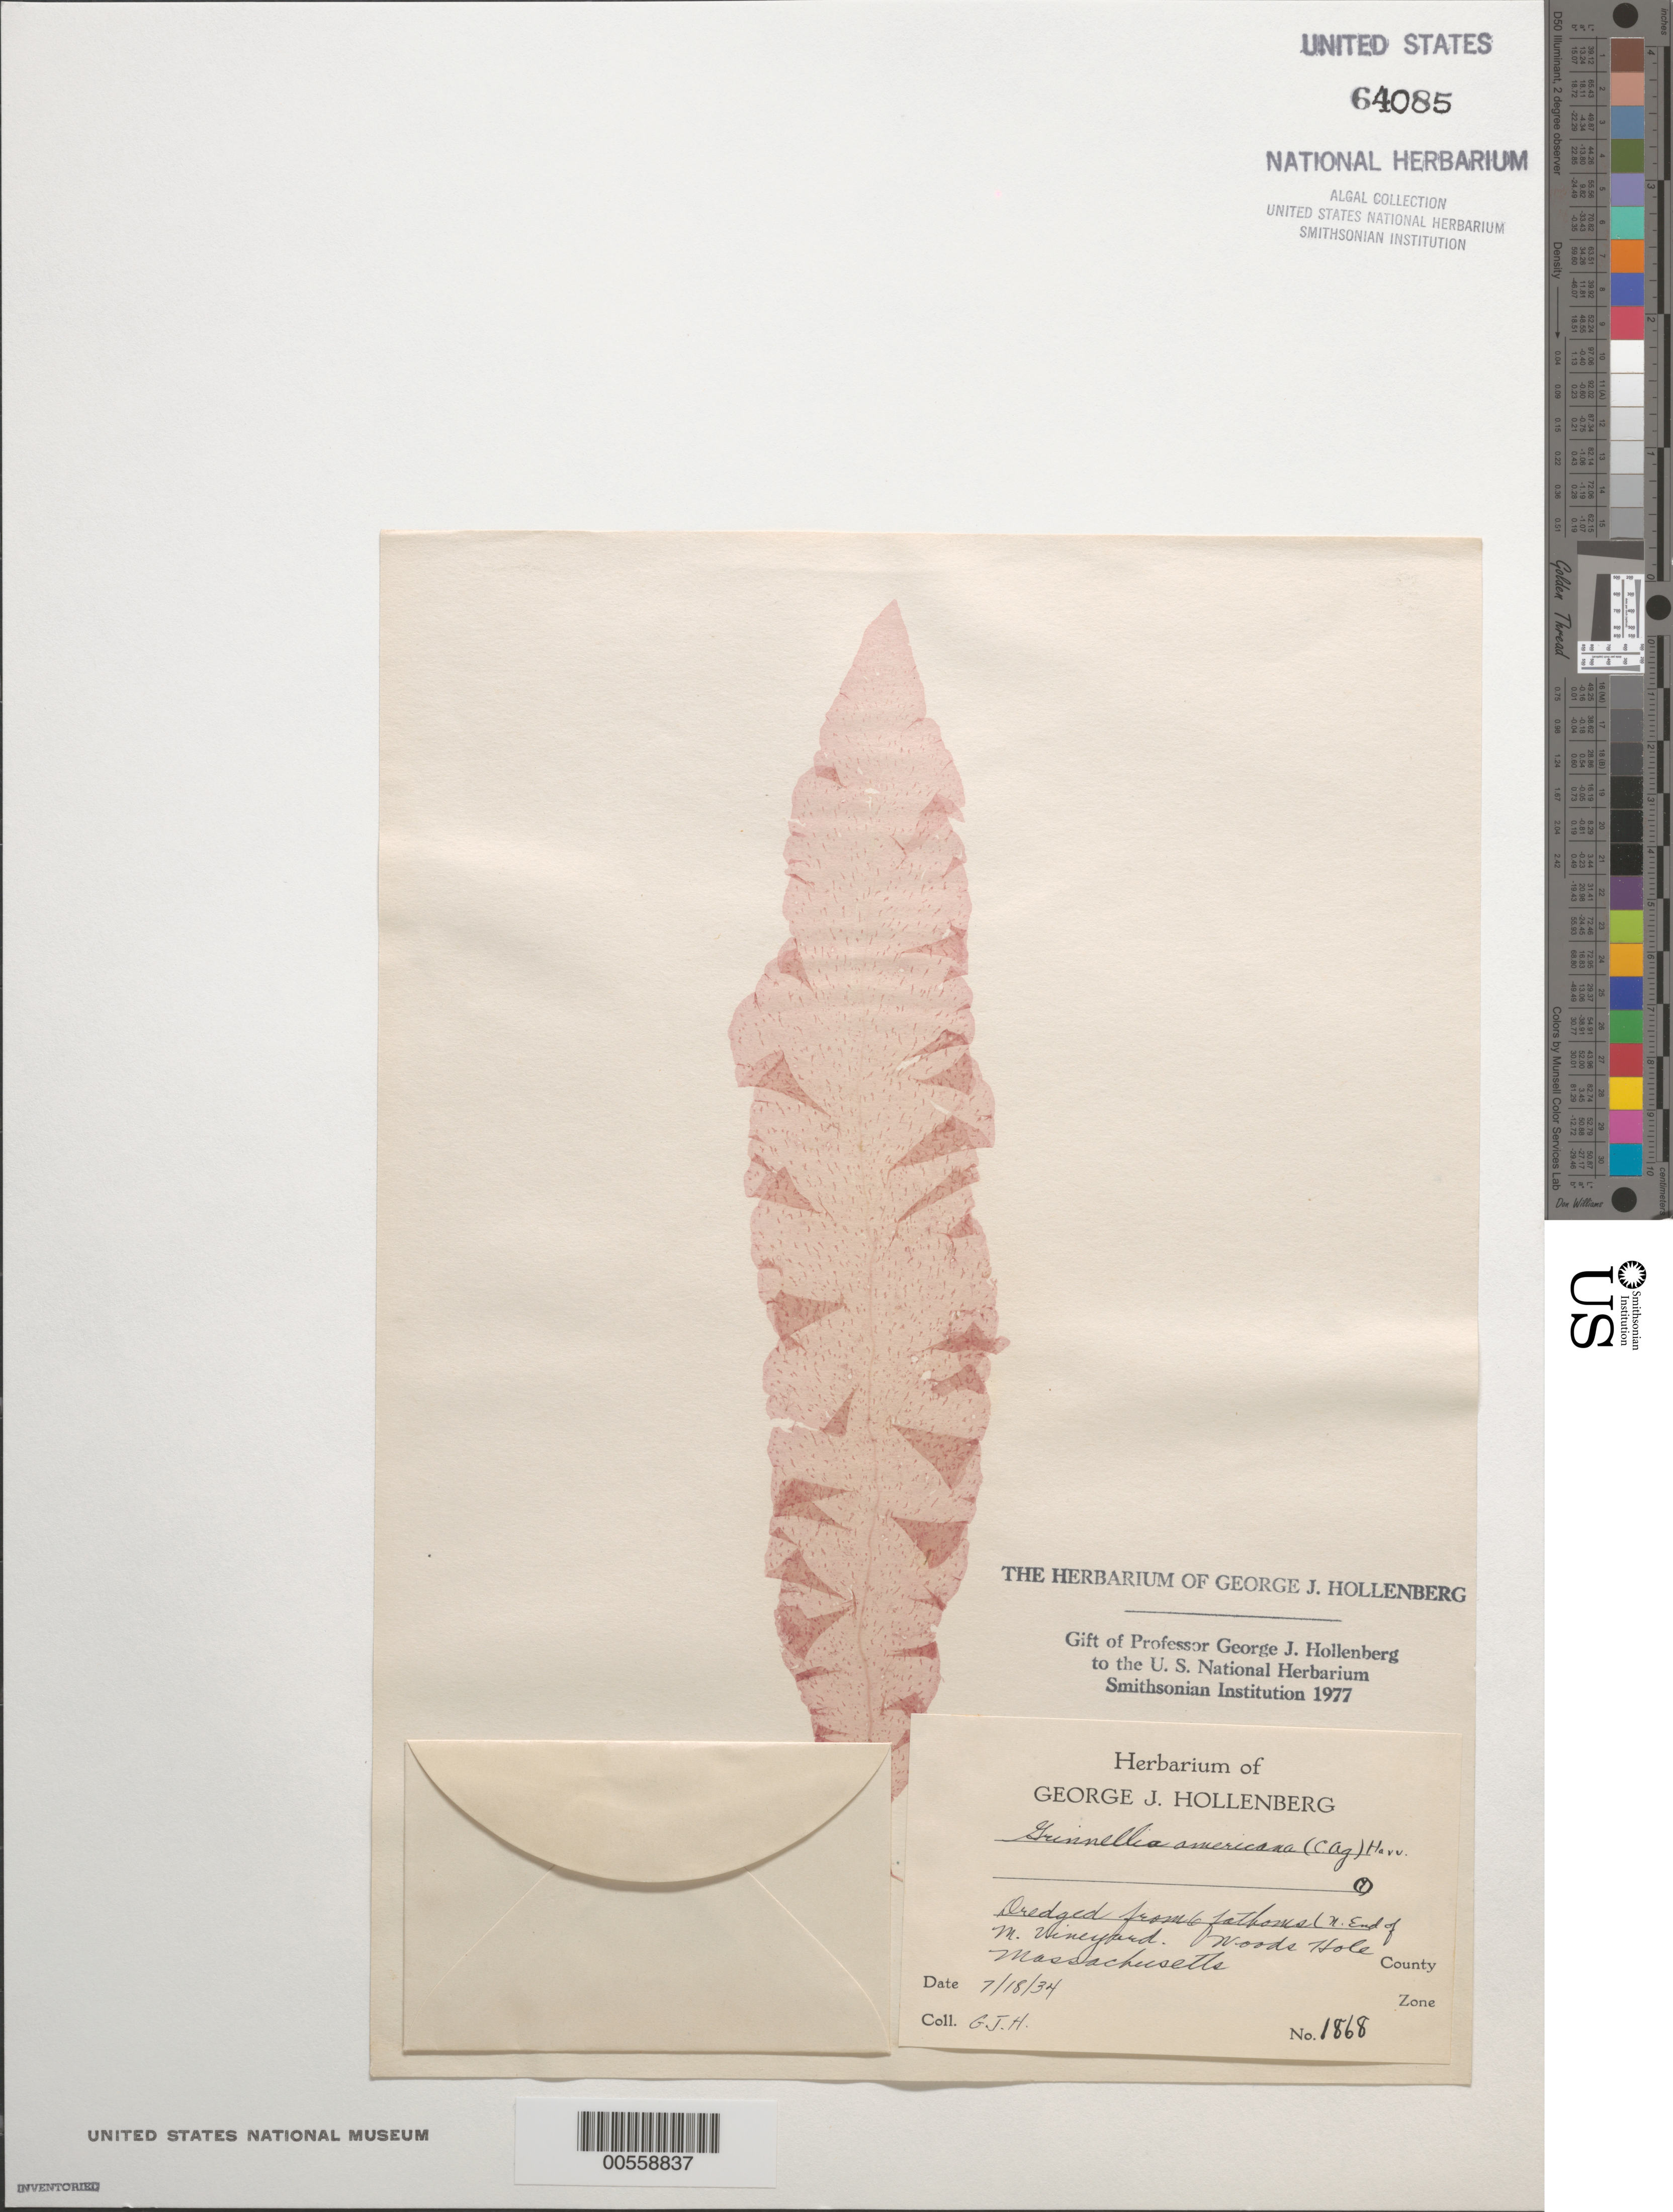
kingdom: Plantae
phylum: Rhodophyta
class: Florideophyceae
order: Ceramiales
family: Delesseriaceae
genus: Grinnellia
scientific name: Grinnellia americana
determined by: Hollenberg, George J.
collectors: G. Hollenberg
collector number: GJH 1868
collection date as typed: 18 Jul 1934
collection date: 1934-07-18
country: United States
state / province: Massachusetts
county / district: Dukes County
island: Martha's Vineyard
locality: North end of island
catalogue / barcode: US 64085